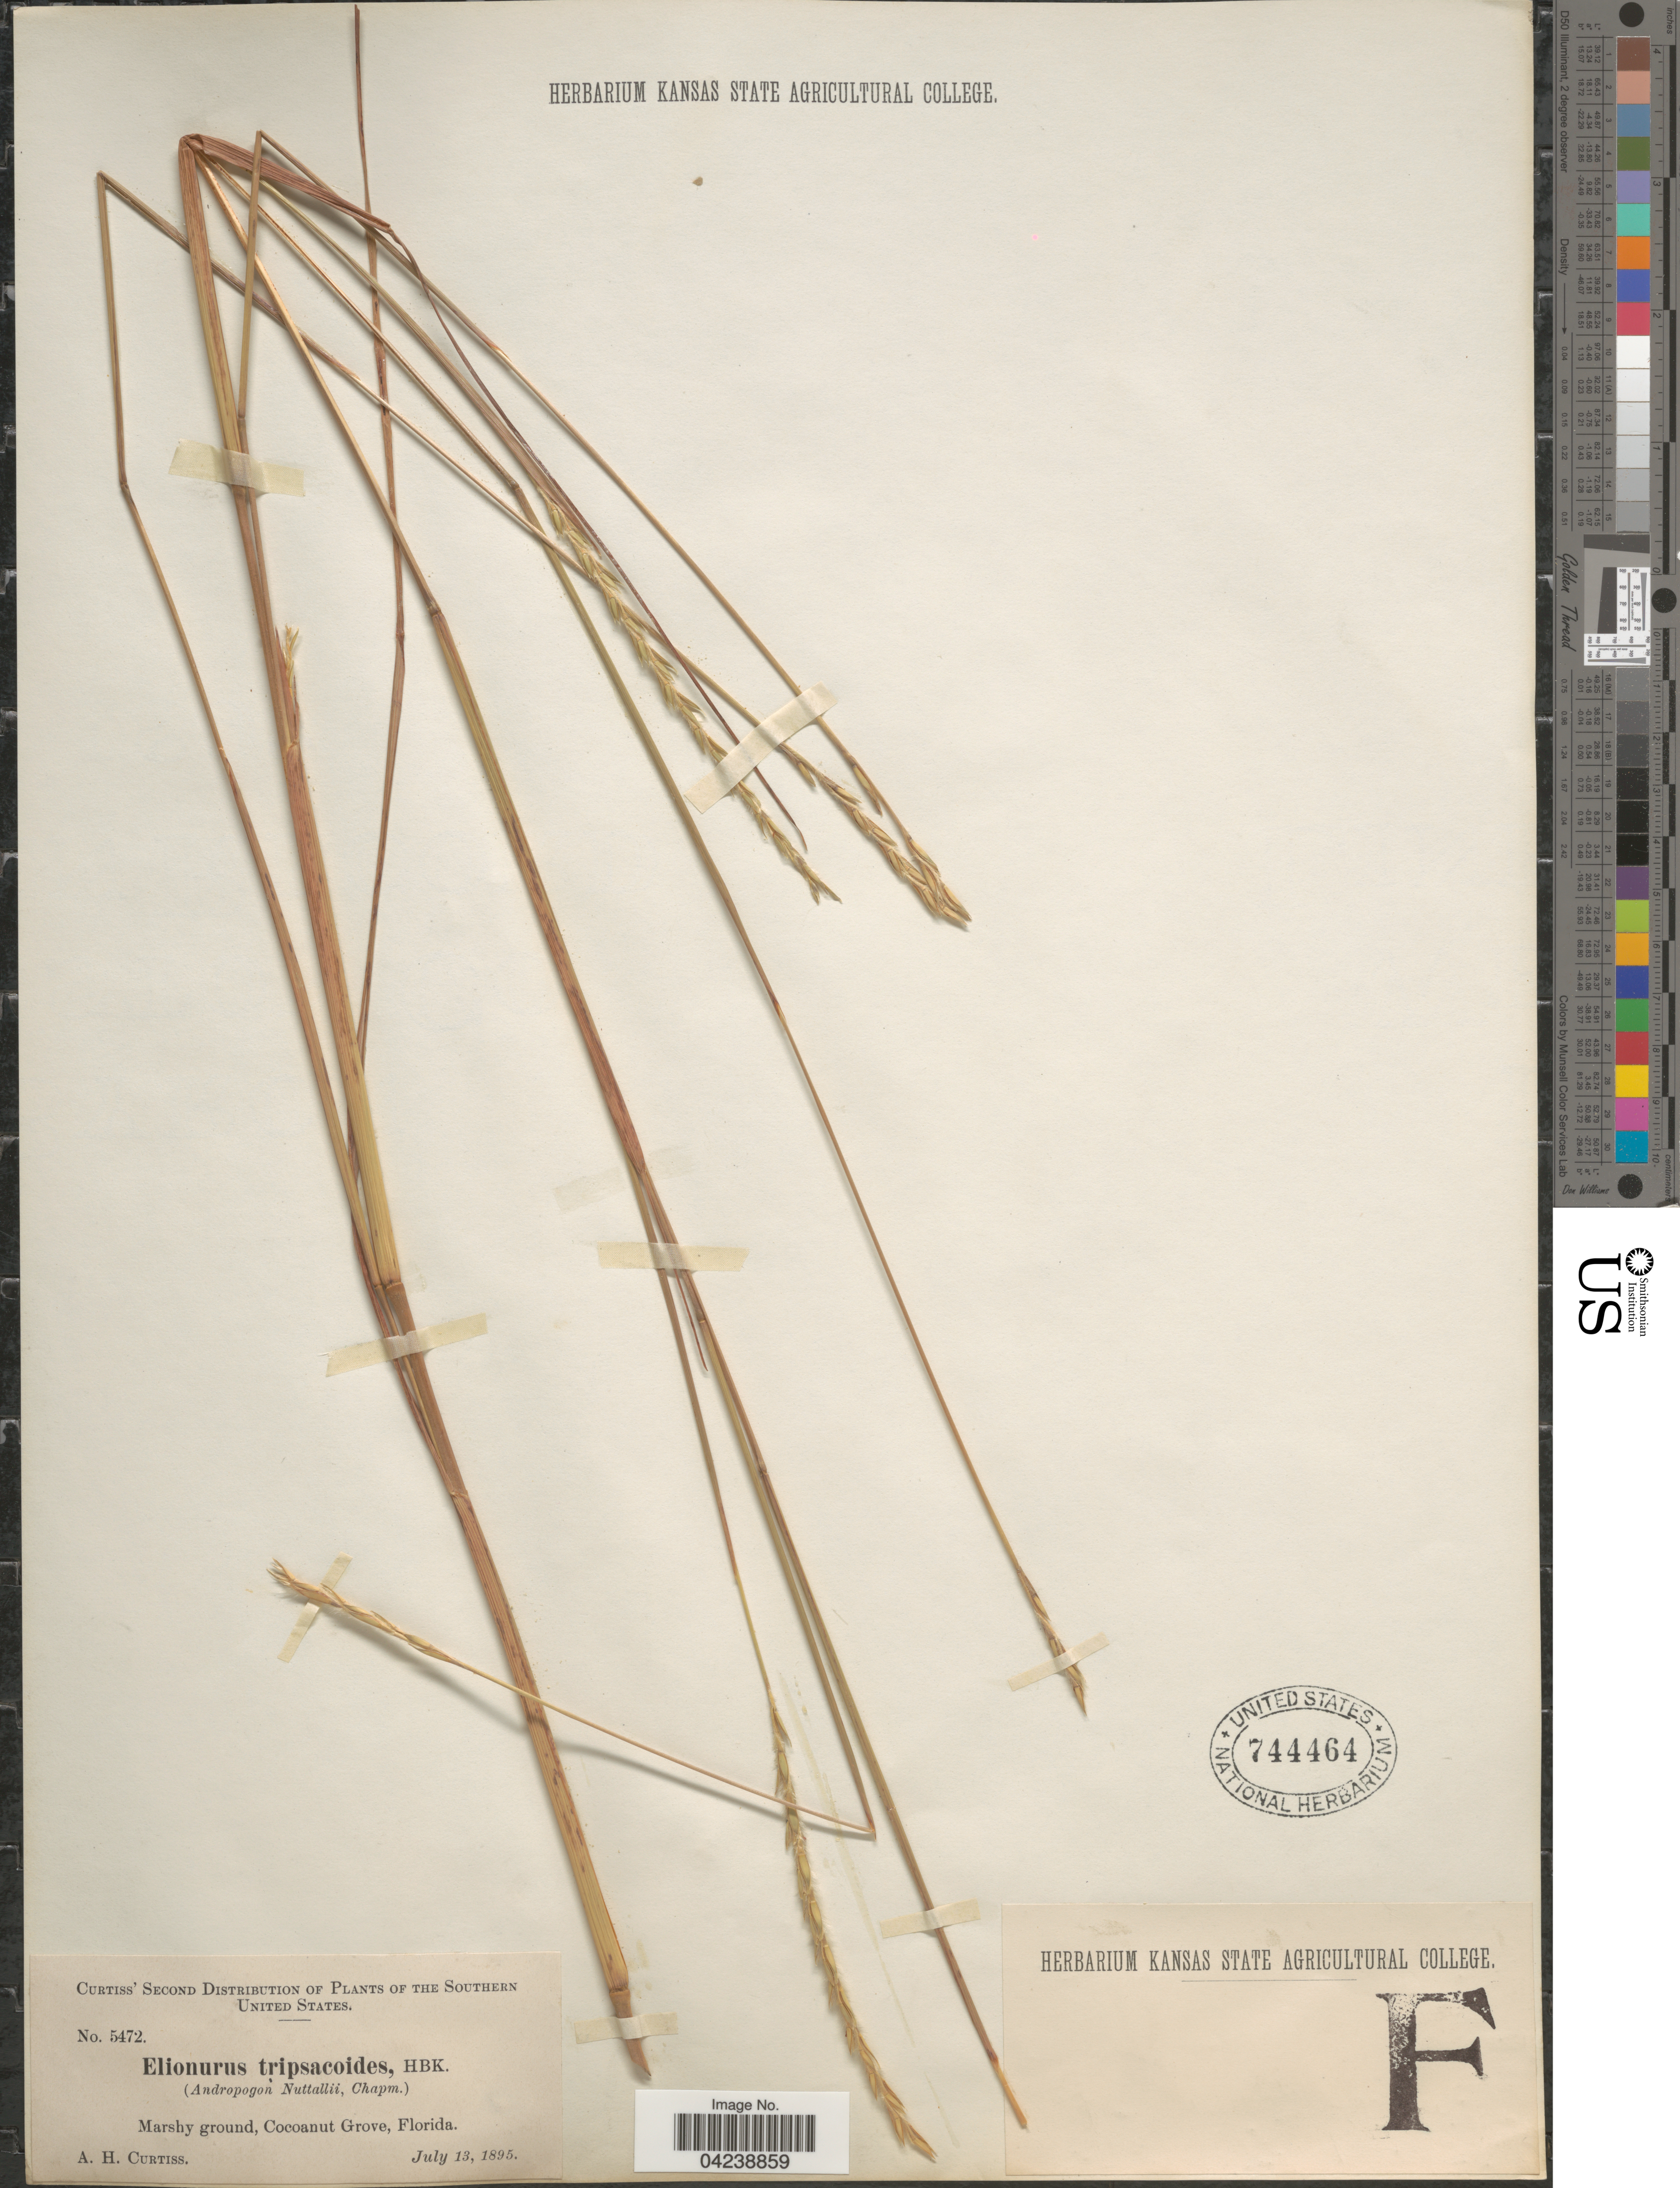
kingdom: Plantae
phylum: Tracheophyta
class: Liliopsida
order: Poales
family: Poaceae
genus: Elionurus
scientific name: Elionurus tripsacoides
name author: Humb. & Bonpl. ex Willd.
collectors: A. H. Curtiss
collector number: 5472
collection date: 1895-07-13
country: United States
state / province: Florida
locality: The Southern United States. Marshy ground, Cocoanut Grove.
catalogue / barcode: US 744464